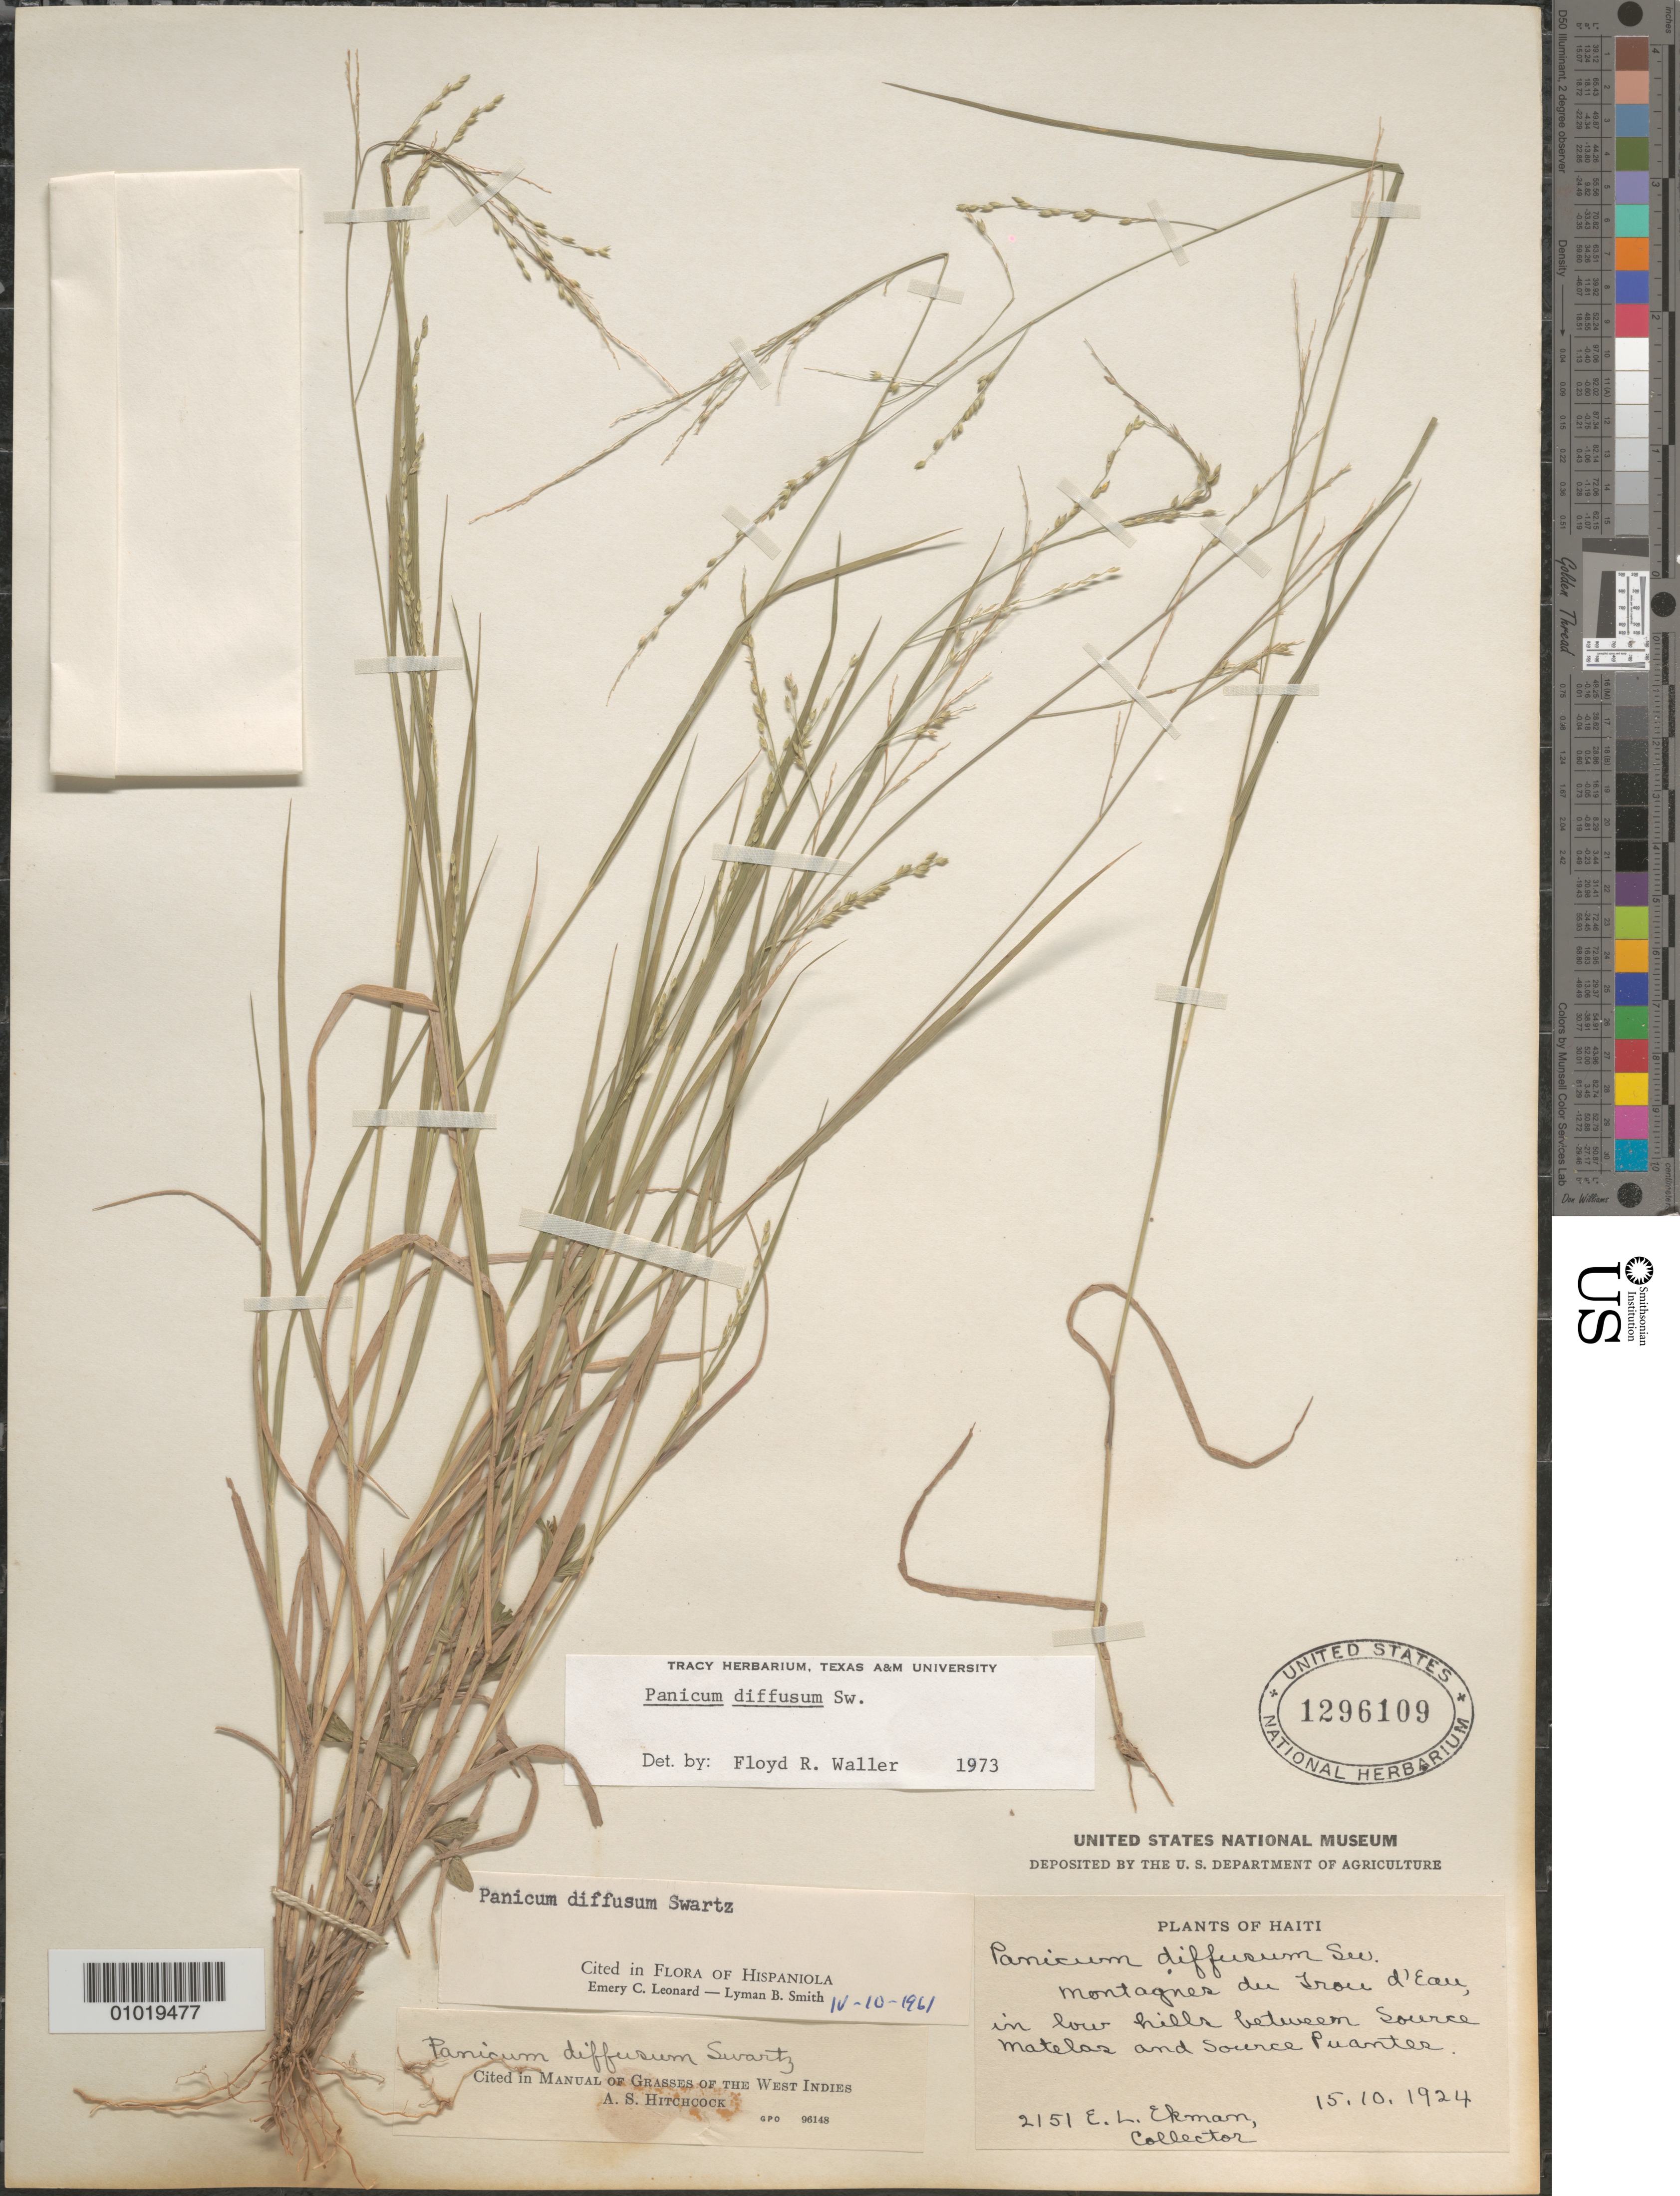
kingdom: Plantae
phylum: Tracheophyta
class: Liliopsida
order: Poales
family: Poaceae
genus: Panicum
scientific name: Panicum diffusum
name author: Sw.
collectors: E. L. Ekman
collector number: H 2151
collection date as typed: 15 Oct 1924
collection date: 1924-10-15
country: Haiti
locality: Montagne de Trou d'Eau in low hills between Source matelas and Source Puantes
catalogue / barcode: US 1296109